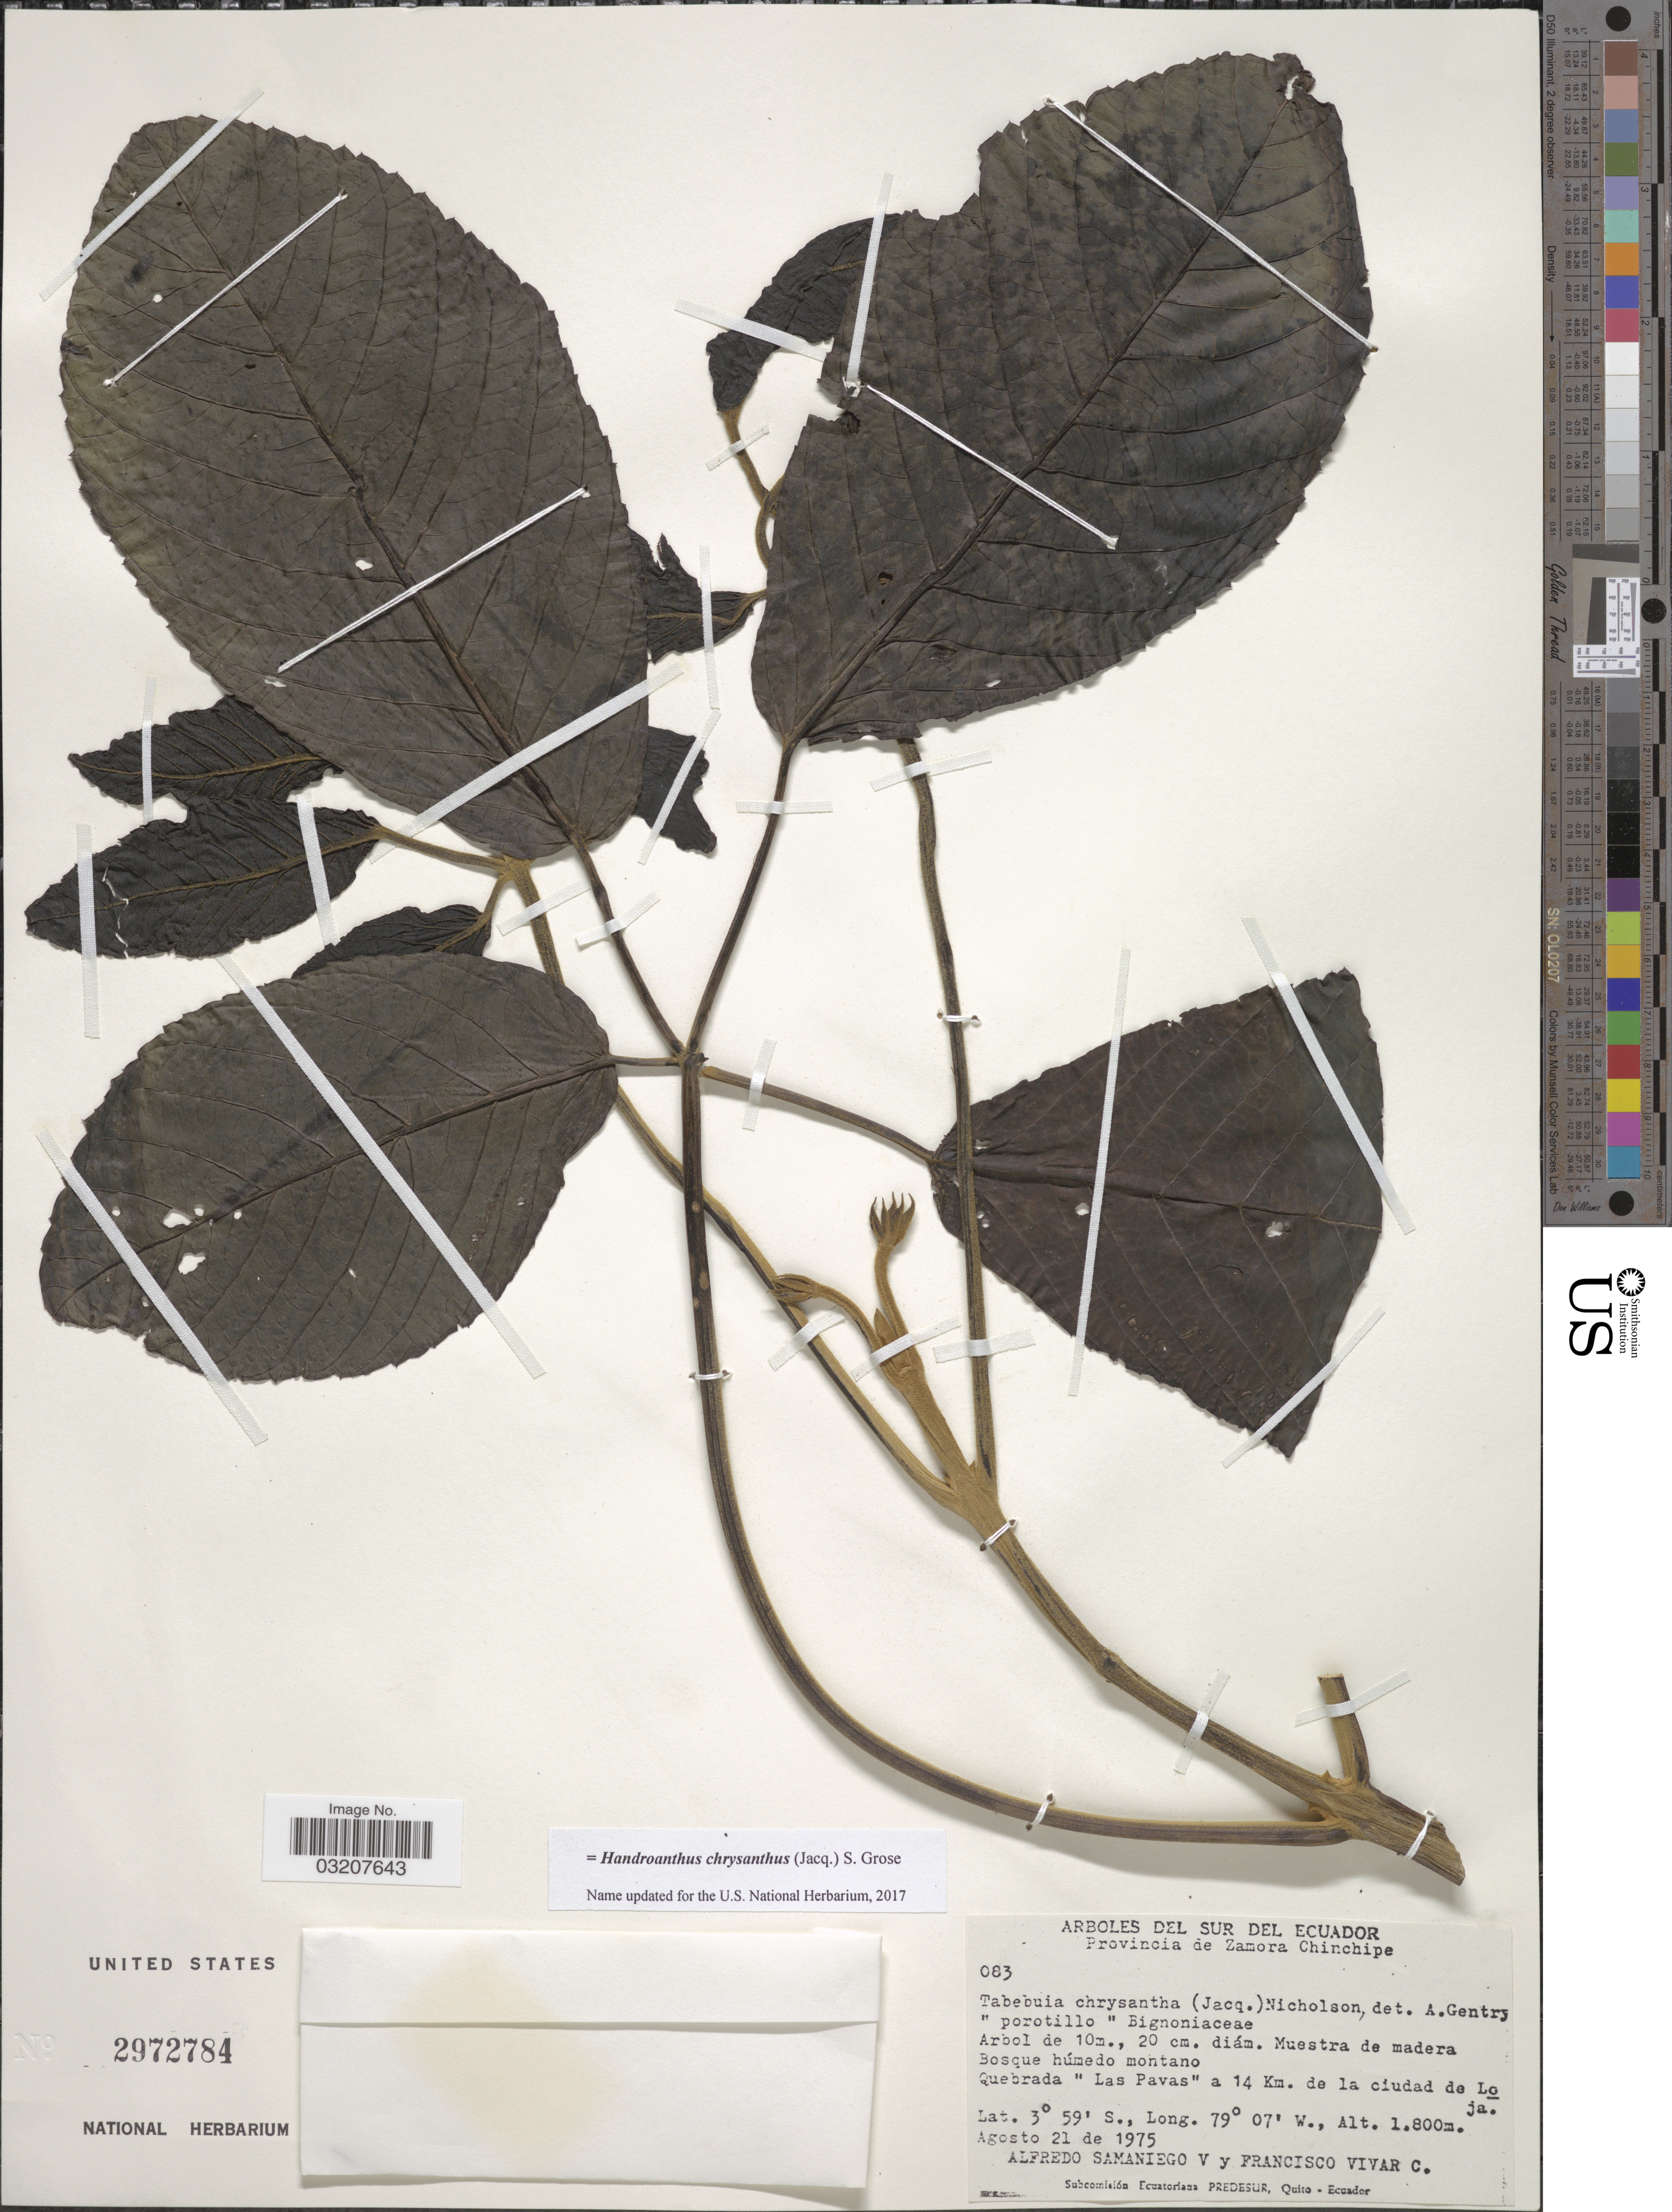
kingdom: Plantae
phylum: Tracheophyta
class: Magnoliopsida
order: Lamiales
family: Bignoniaceae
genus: Handroanthus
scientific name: Handroanthus chrysanthus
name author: (Jacq.) S.O. Grose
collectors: A. V. Samaniego & F. A. Vivar C.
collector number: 083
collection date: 1975-08-21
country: Ecuador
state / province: Zamora-Chinchipe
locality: Arboles del sur del Ecuador, Quebrada "Las Pavas" a 14 Km. de la ciudad de Loja.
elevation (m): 1800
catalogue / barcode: US 2972784